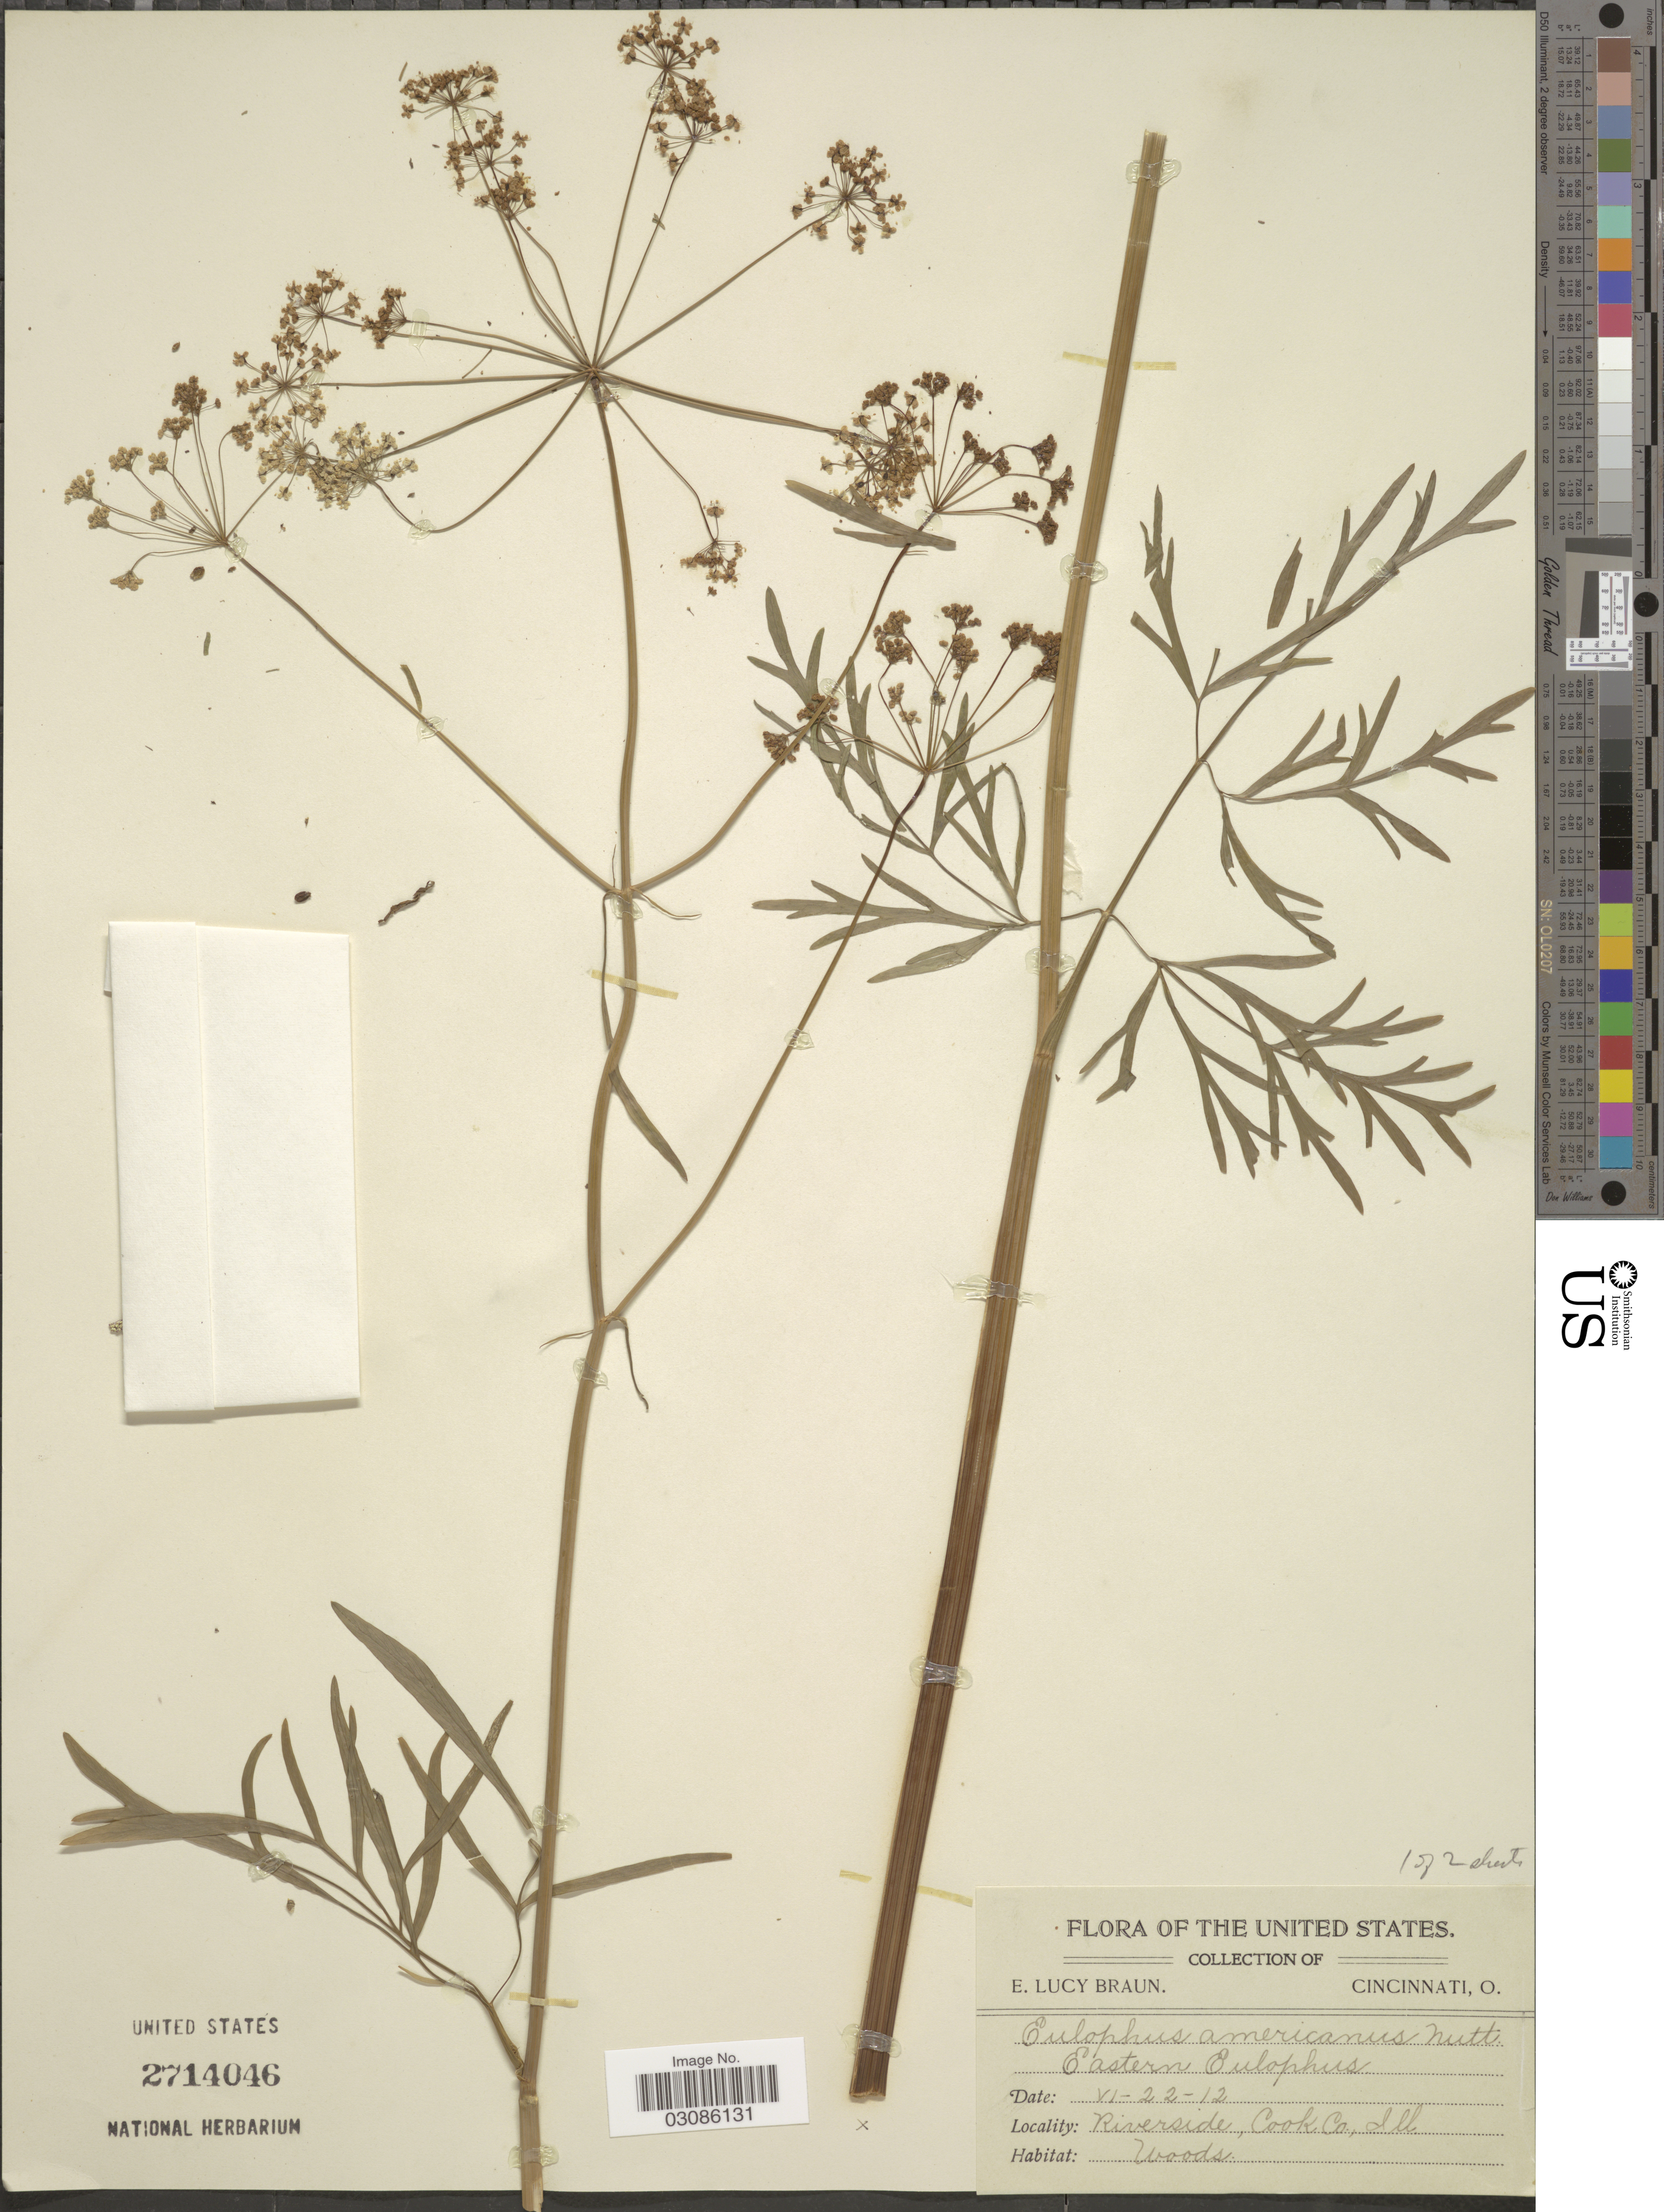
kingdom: Plantae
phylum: Tracheophyta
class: Magnoliopsida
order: Apiales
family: Apiaceae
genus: Perideridia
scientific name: Perideridia americana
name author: (Nutt. ex DC.) Rchb. ex Steud.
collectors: E. L. Braun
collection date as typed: Transcribed d/m/y: 22/6/12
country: United States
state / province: Illinois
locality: Riverside, Cook Co.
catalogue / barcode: US 2714046